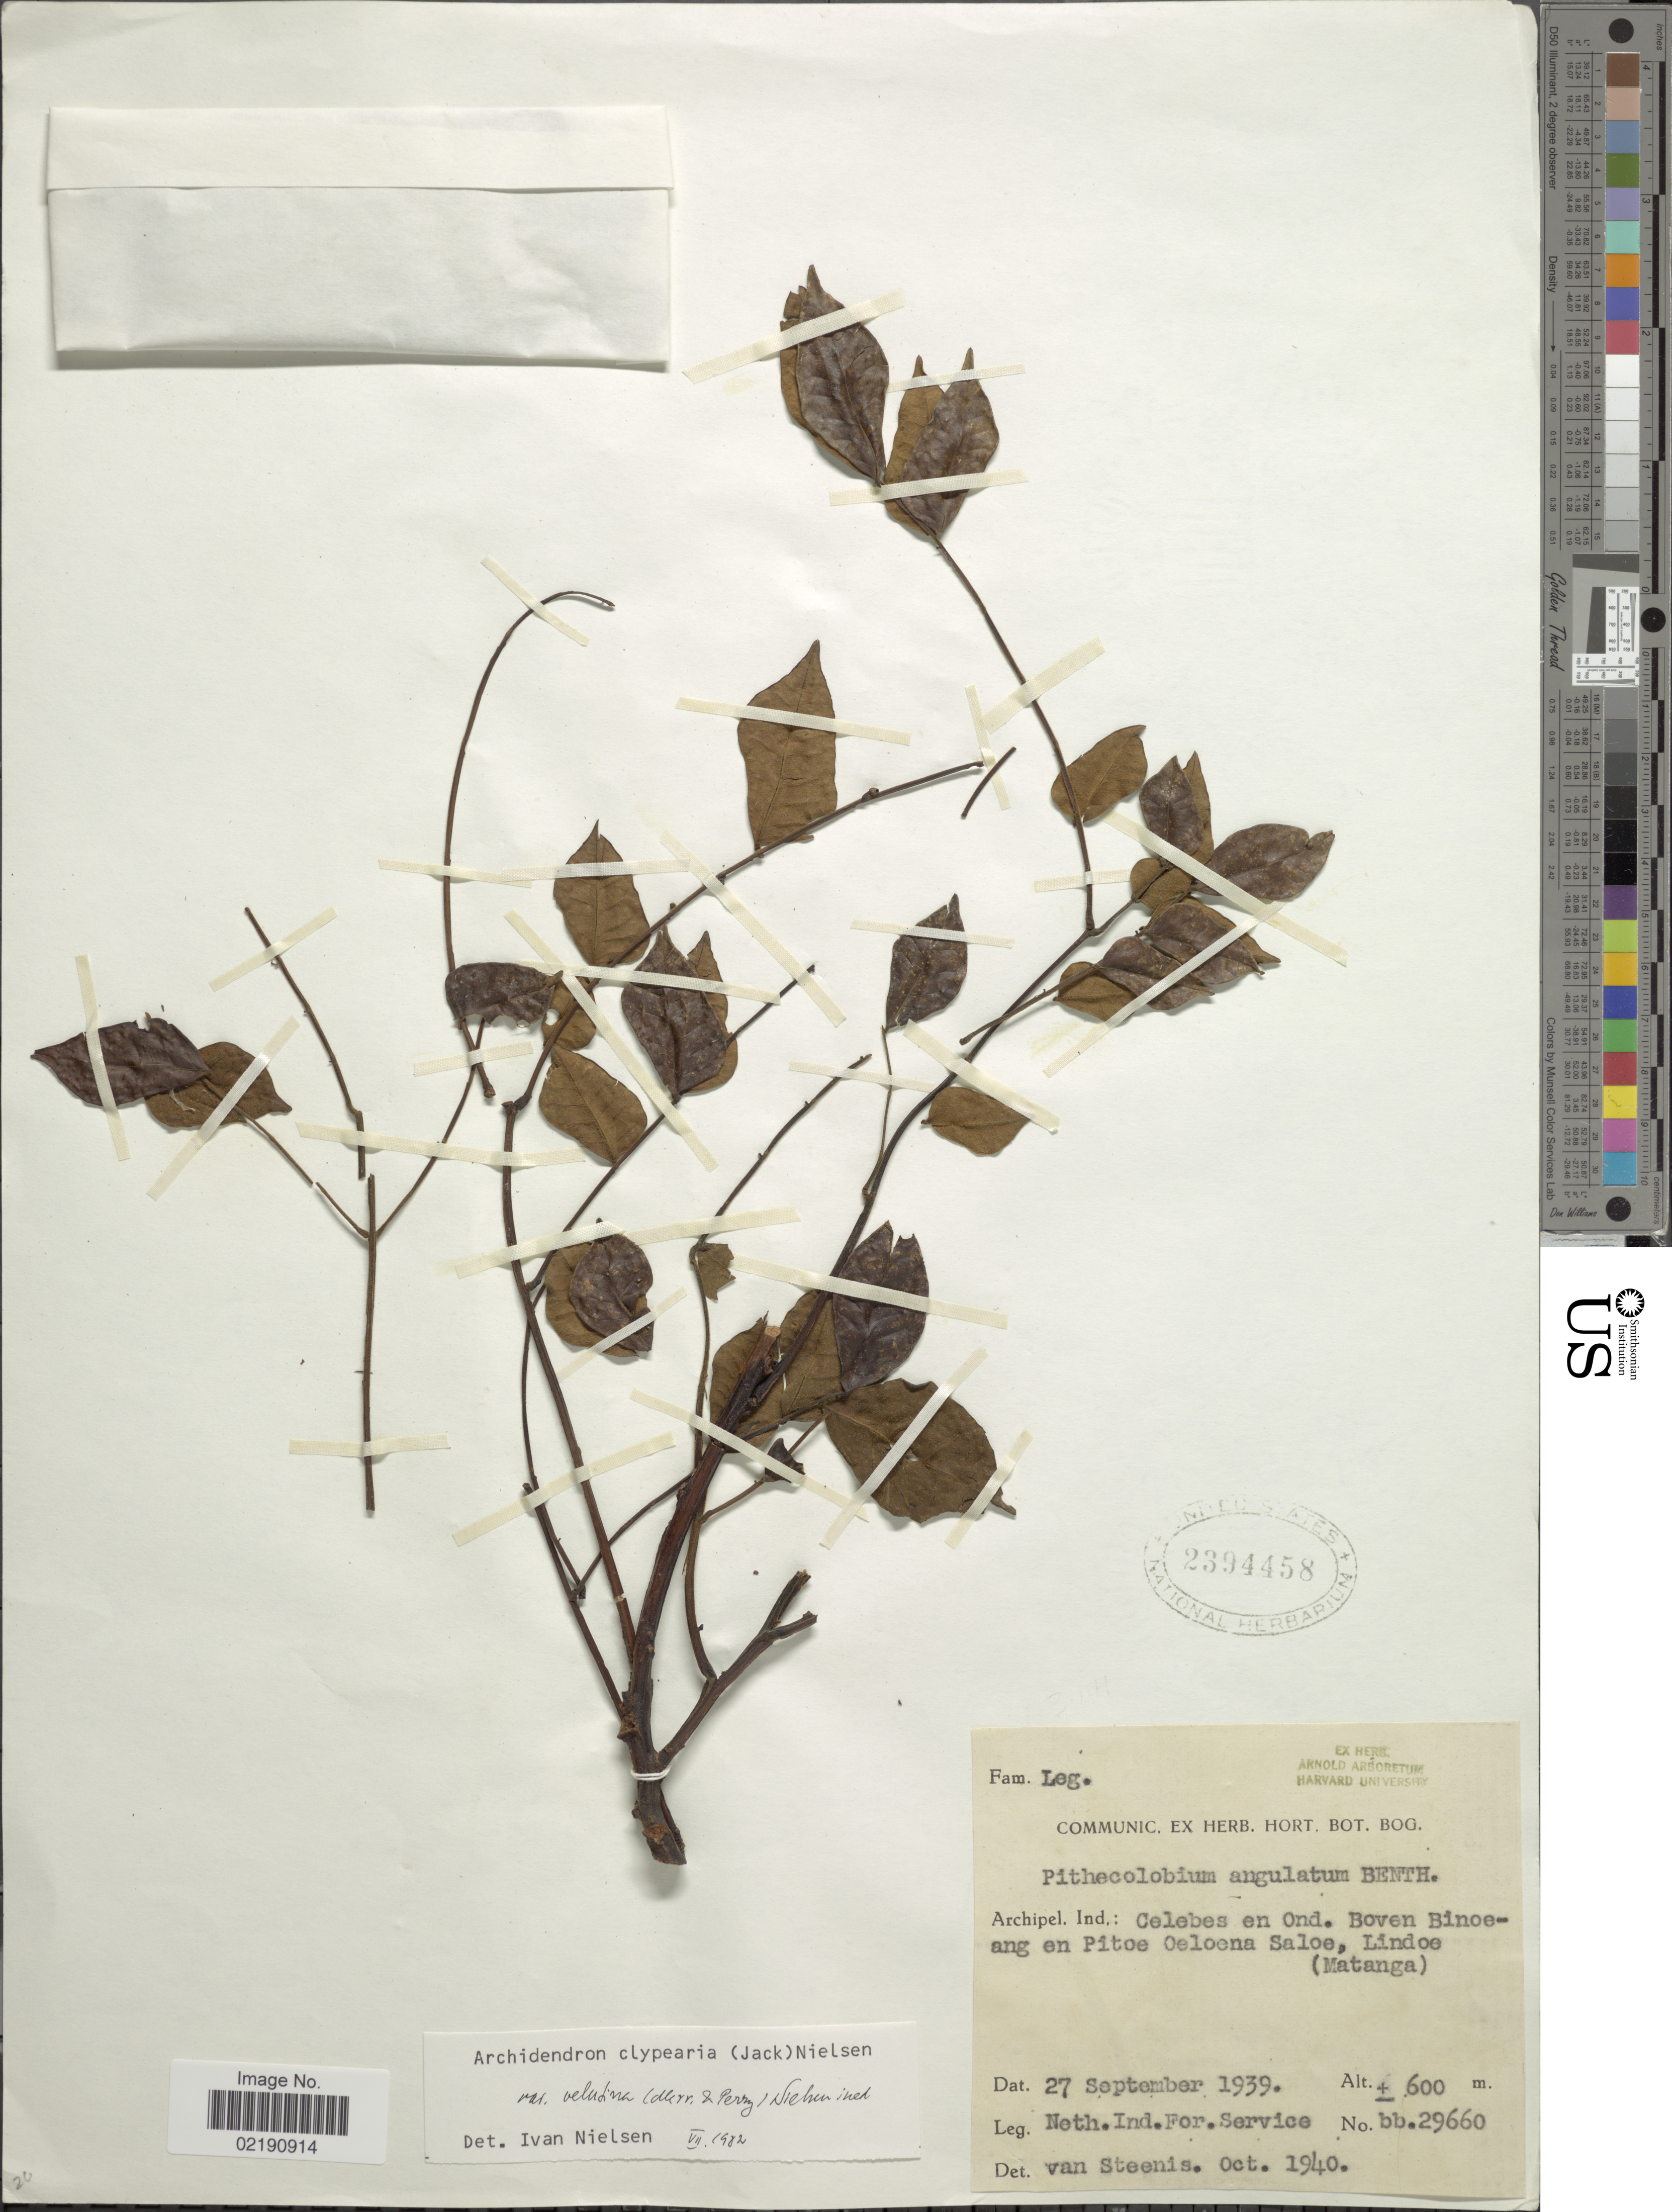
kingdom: Plantae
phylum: Tracheophyta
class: Magnoliopsida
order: Fabales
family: Fabaceae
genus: Archidendron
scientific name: Archidendron clypearia var. velutinum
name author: (Merr. & L.M. Perry) I.C. Nielsen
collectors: Neth. Ind. For. Service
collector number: bb29660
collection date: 1939-09-27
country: Indonesia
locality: Archipel. Ind.: Celebes en Ond. Boven Binoe-ang en Pitoe Oeloena Saloe, Lindoe (Matanga)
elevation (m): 600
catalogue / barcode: US 2394458